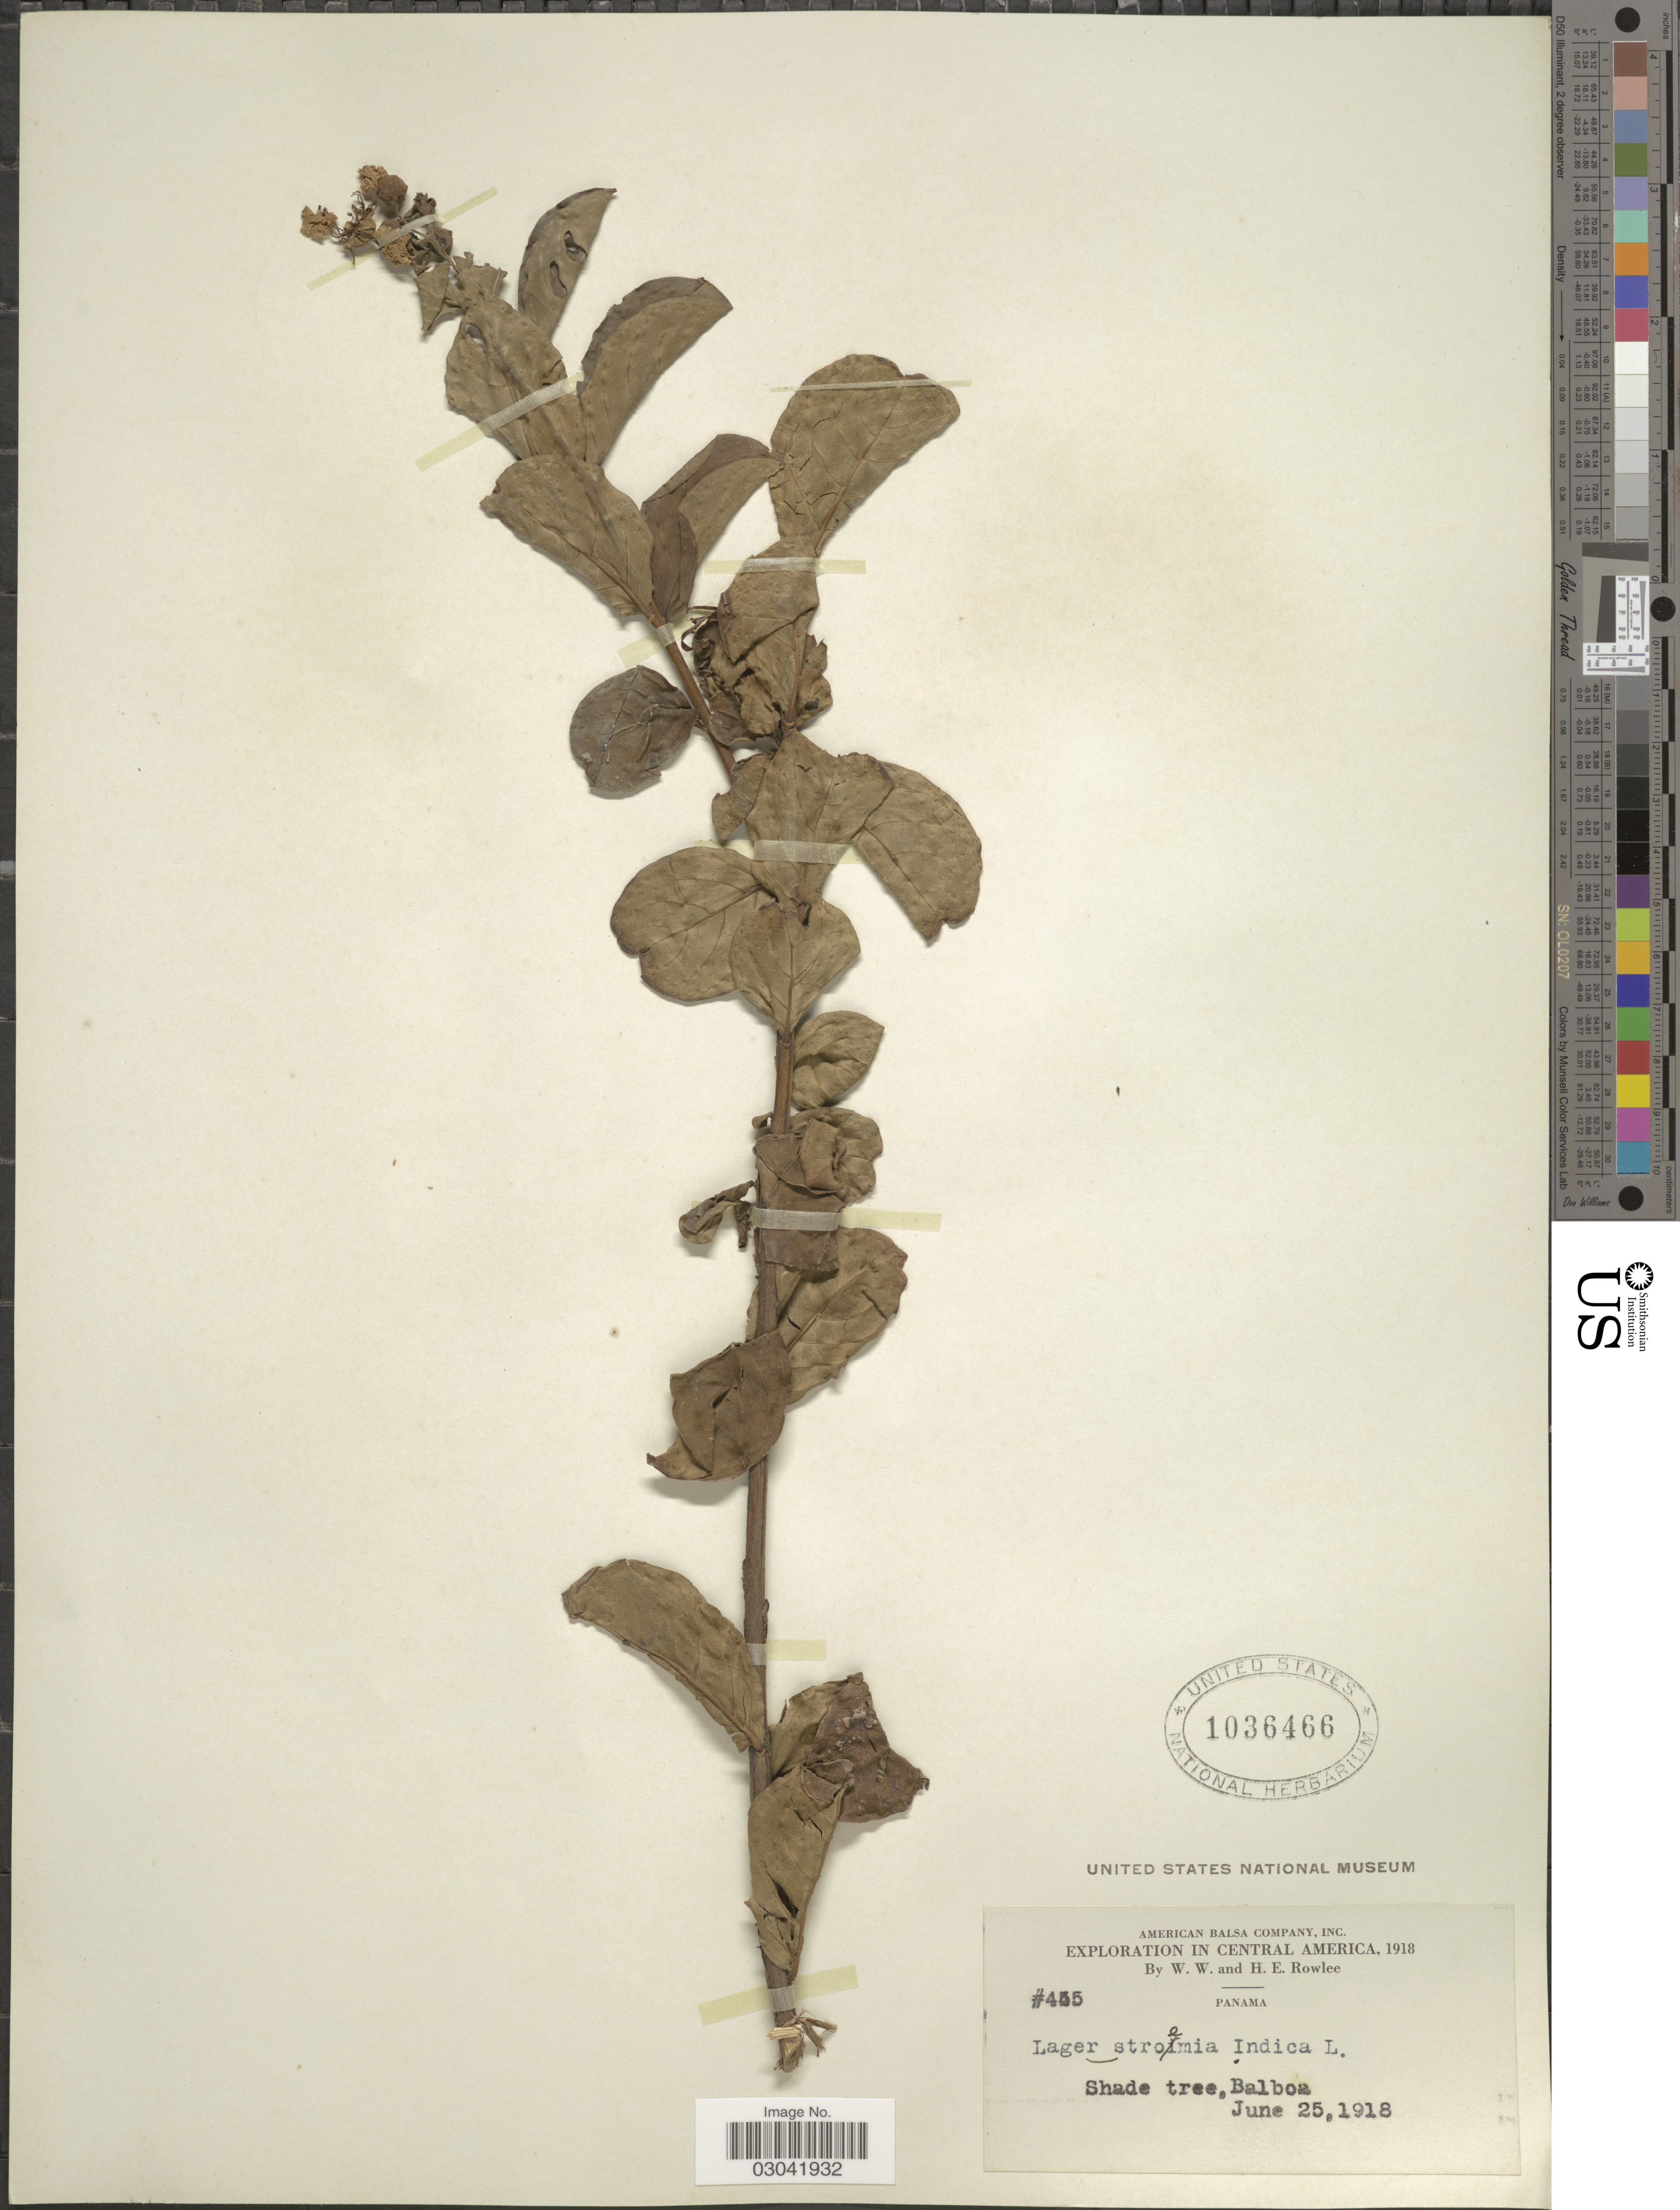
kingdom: Plantae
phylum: Tracheophyta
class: Magnoliopsida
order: Myrtales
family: Lythraceae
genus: Lagerstroemia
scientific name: Lagerstroemia indica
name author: L.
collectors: W. W. Rowlee & H. E. Rowlee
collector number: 455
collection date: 1918-06-25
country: Panama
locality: Balboa.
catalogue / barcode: US 1036466